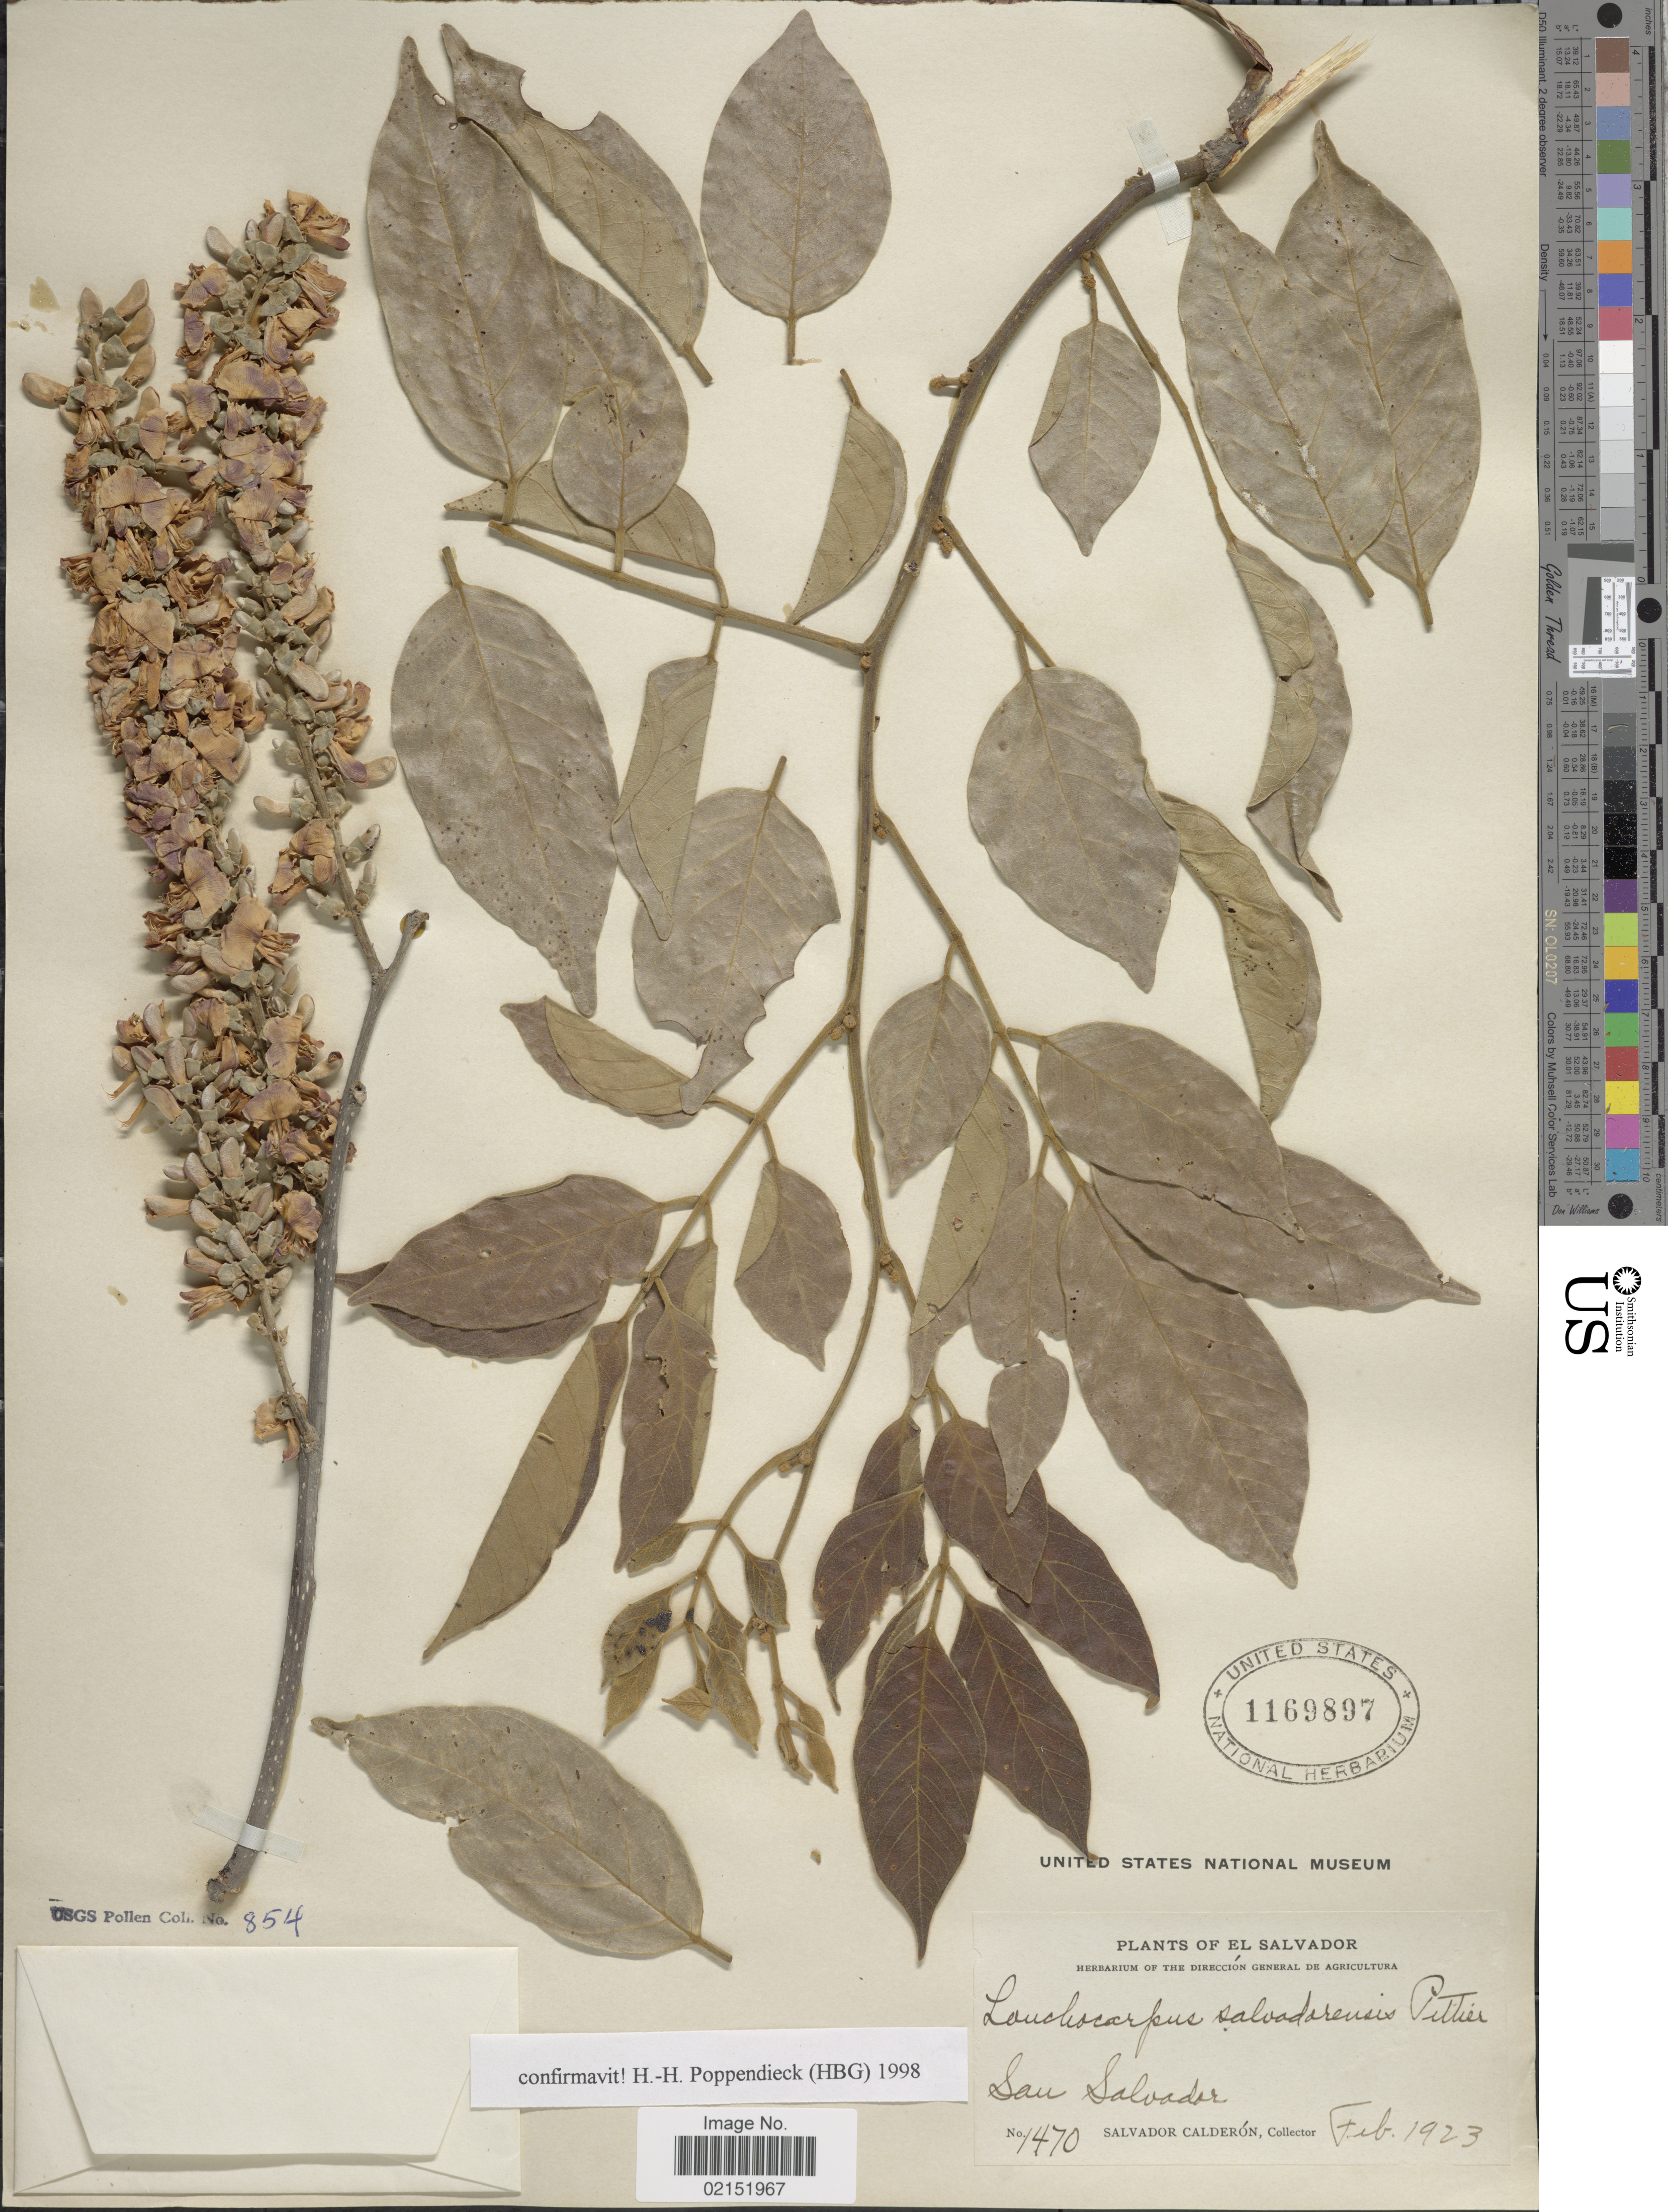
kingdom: Plantae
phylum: Tracheophyta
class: Magnoliopsida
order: Fabales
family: Fabaceae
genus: Lonchocarpus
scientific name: Lonchocarpus salvadorensis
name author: Pittier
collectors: S. Calderón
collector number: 1470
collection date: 1923-02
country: El Salvador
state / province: San Salvador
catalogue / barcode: US 1169897